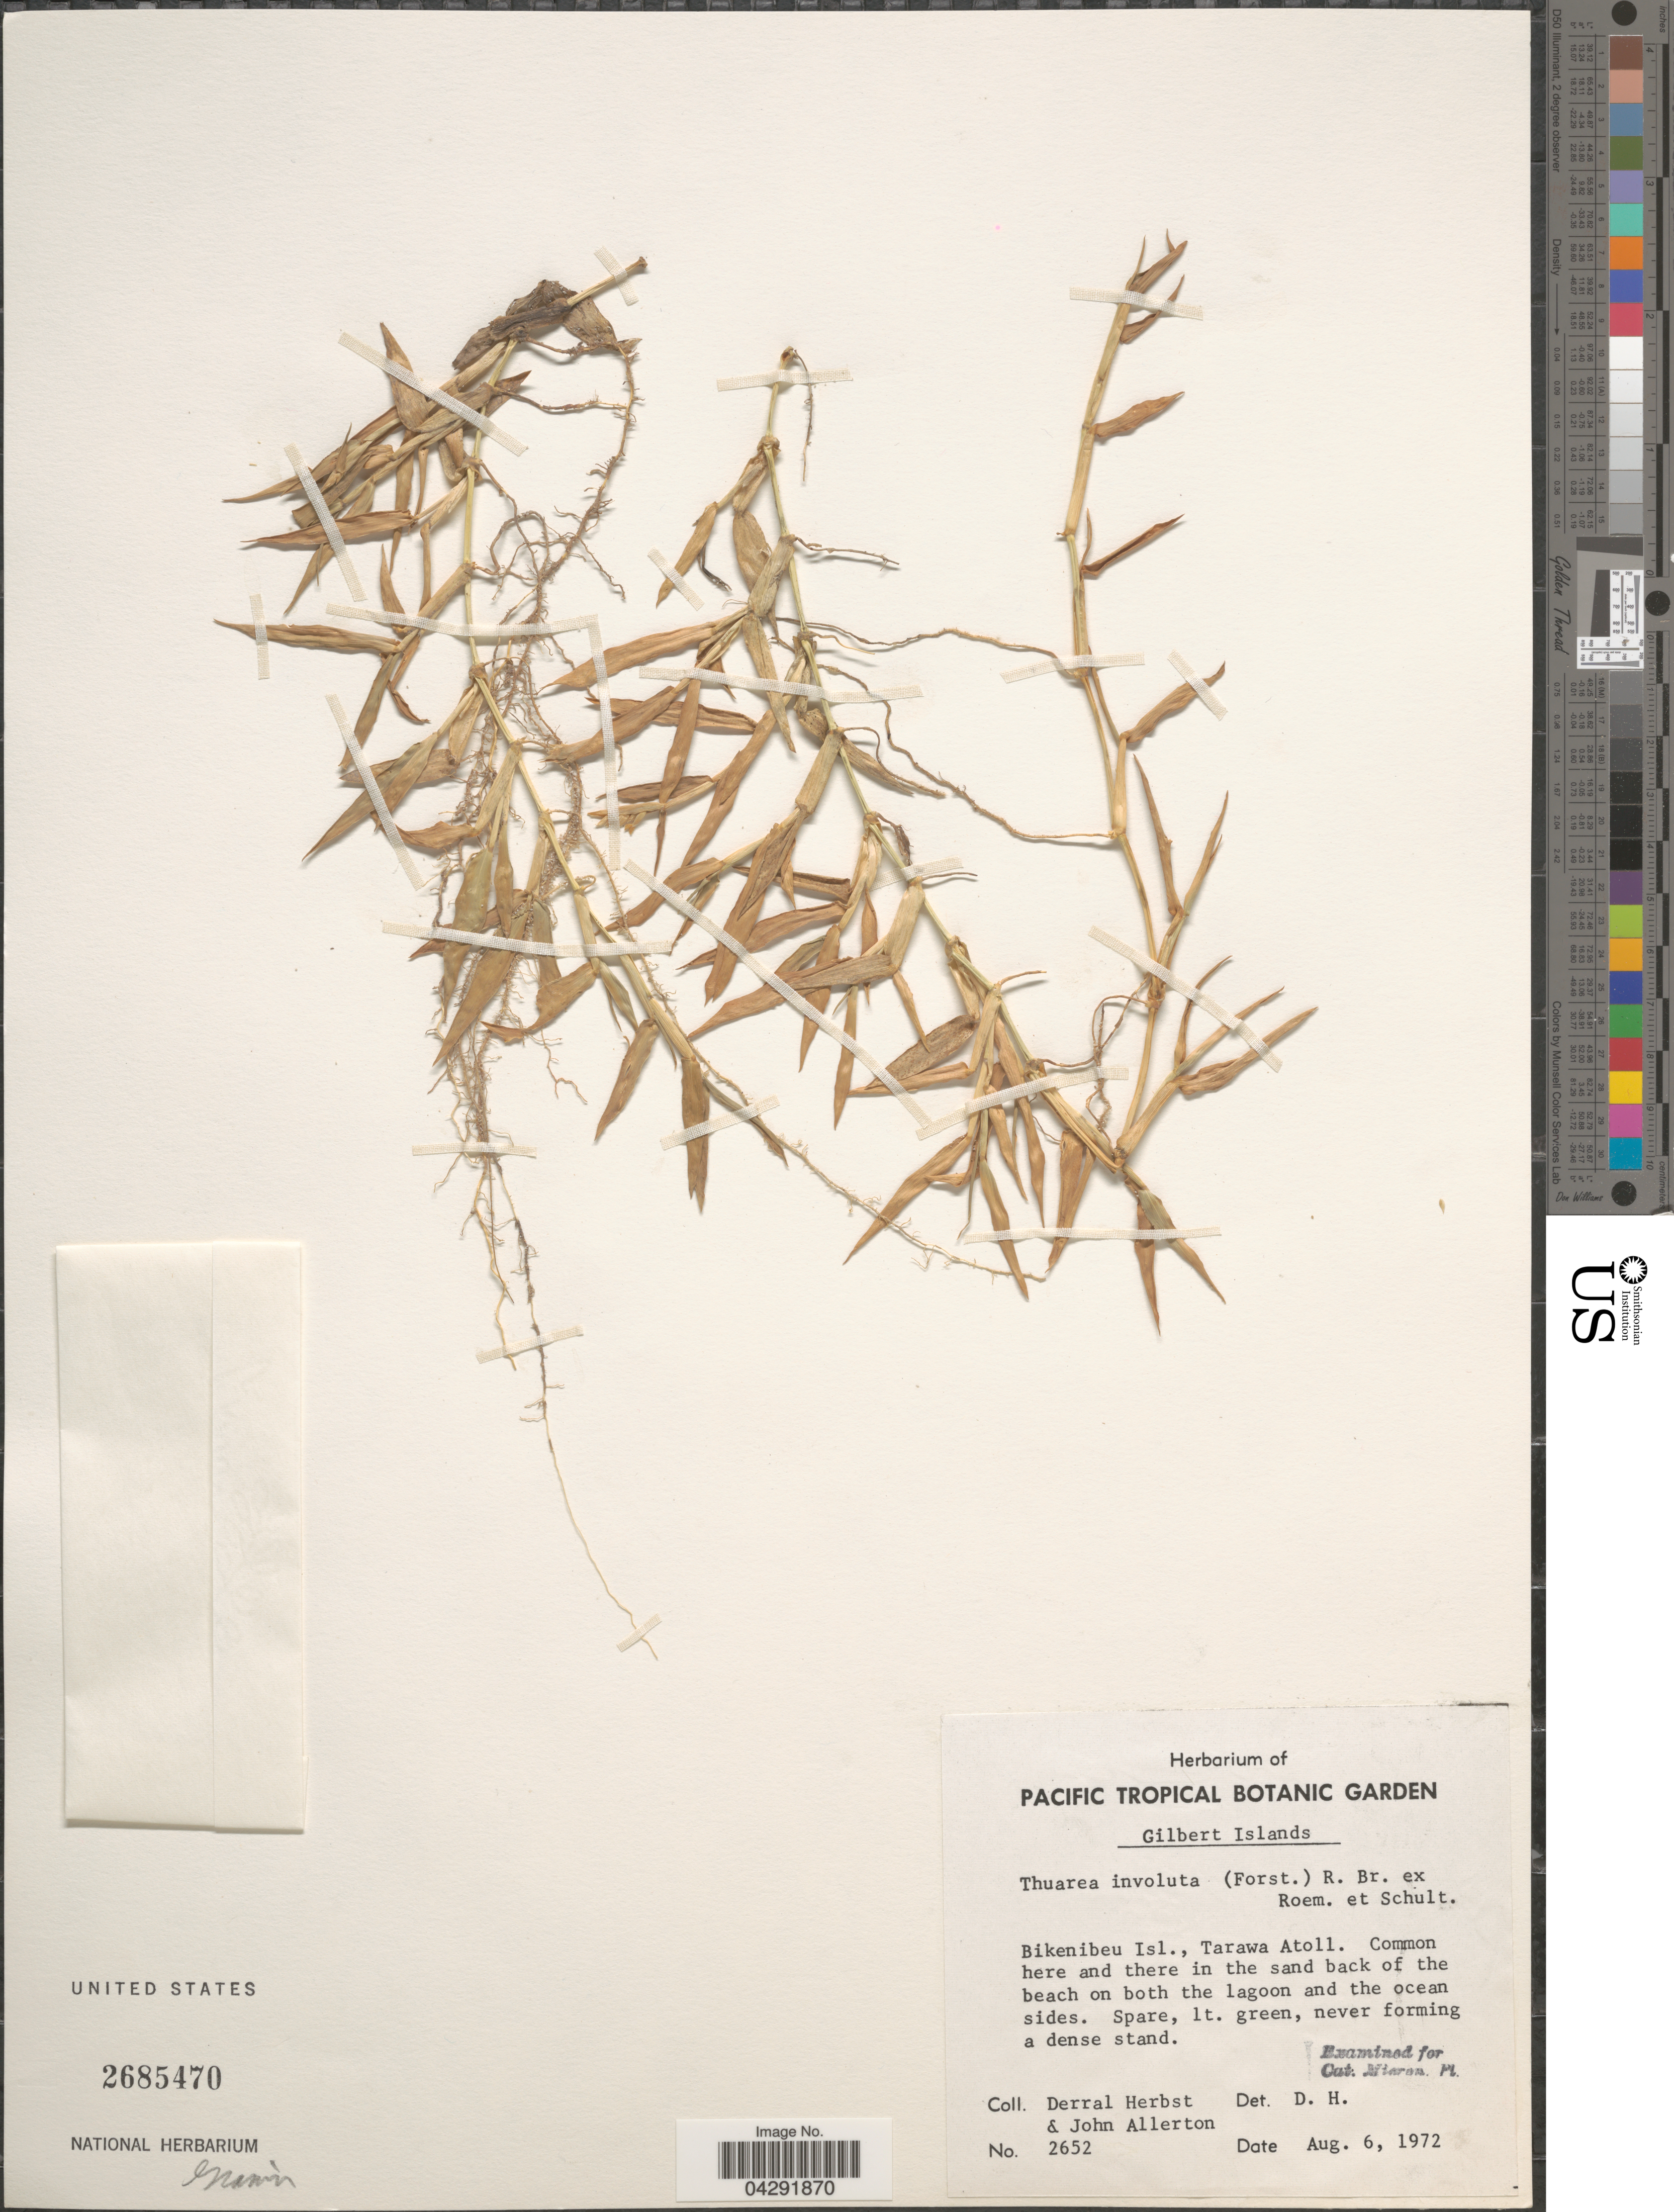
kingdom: Plantae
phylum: Tracheophyta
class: Liliopsida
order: Poales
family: Poaceae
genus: Thuarea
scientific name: Thuarea involuta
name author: (G. Forst.) R. Br. ex Sm.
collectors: D. R. Herbst & J. Allerton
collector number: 2652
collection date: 1972-08-06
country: Kiribati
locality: Gilbert Islands. Bikenibeu Isl., Tarawa Atoll. Common here and there in the sand back of the beach on both the lagoon and the ocean sides.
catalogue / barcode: US 2685470